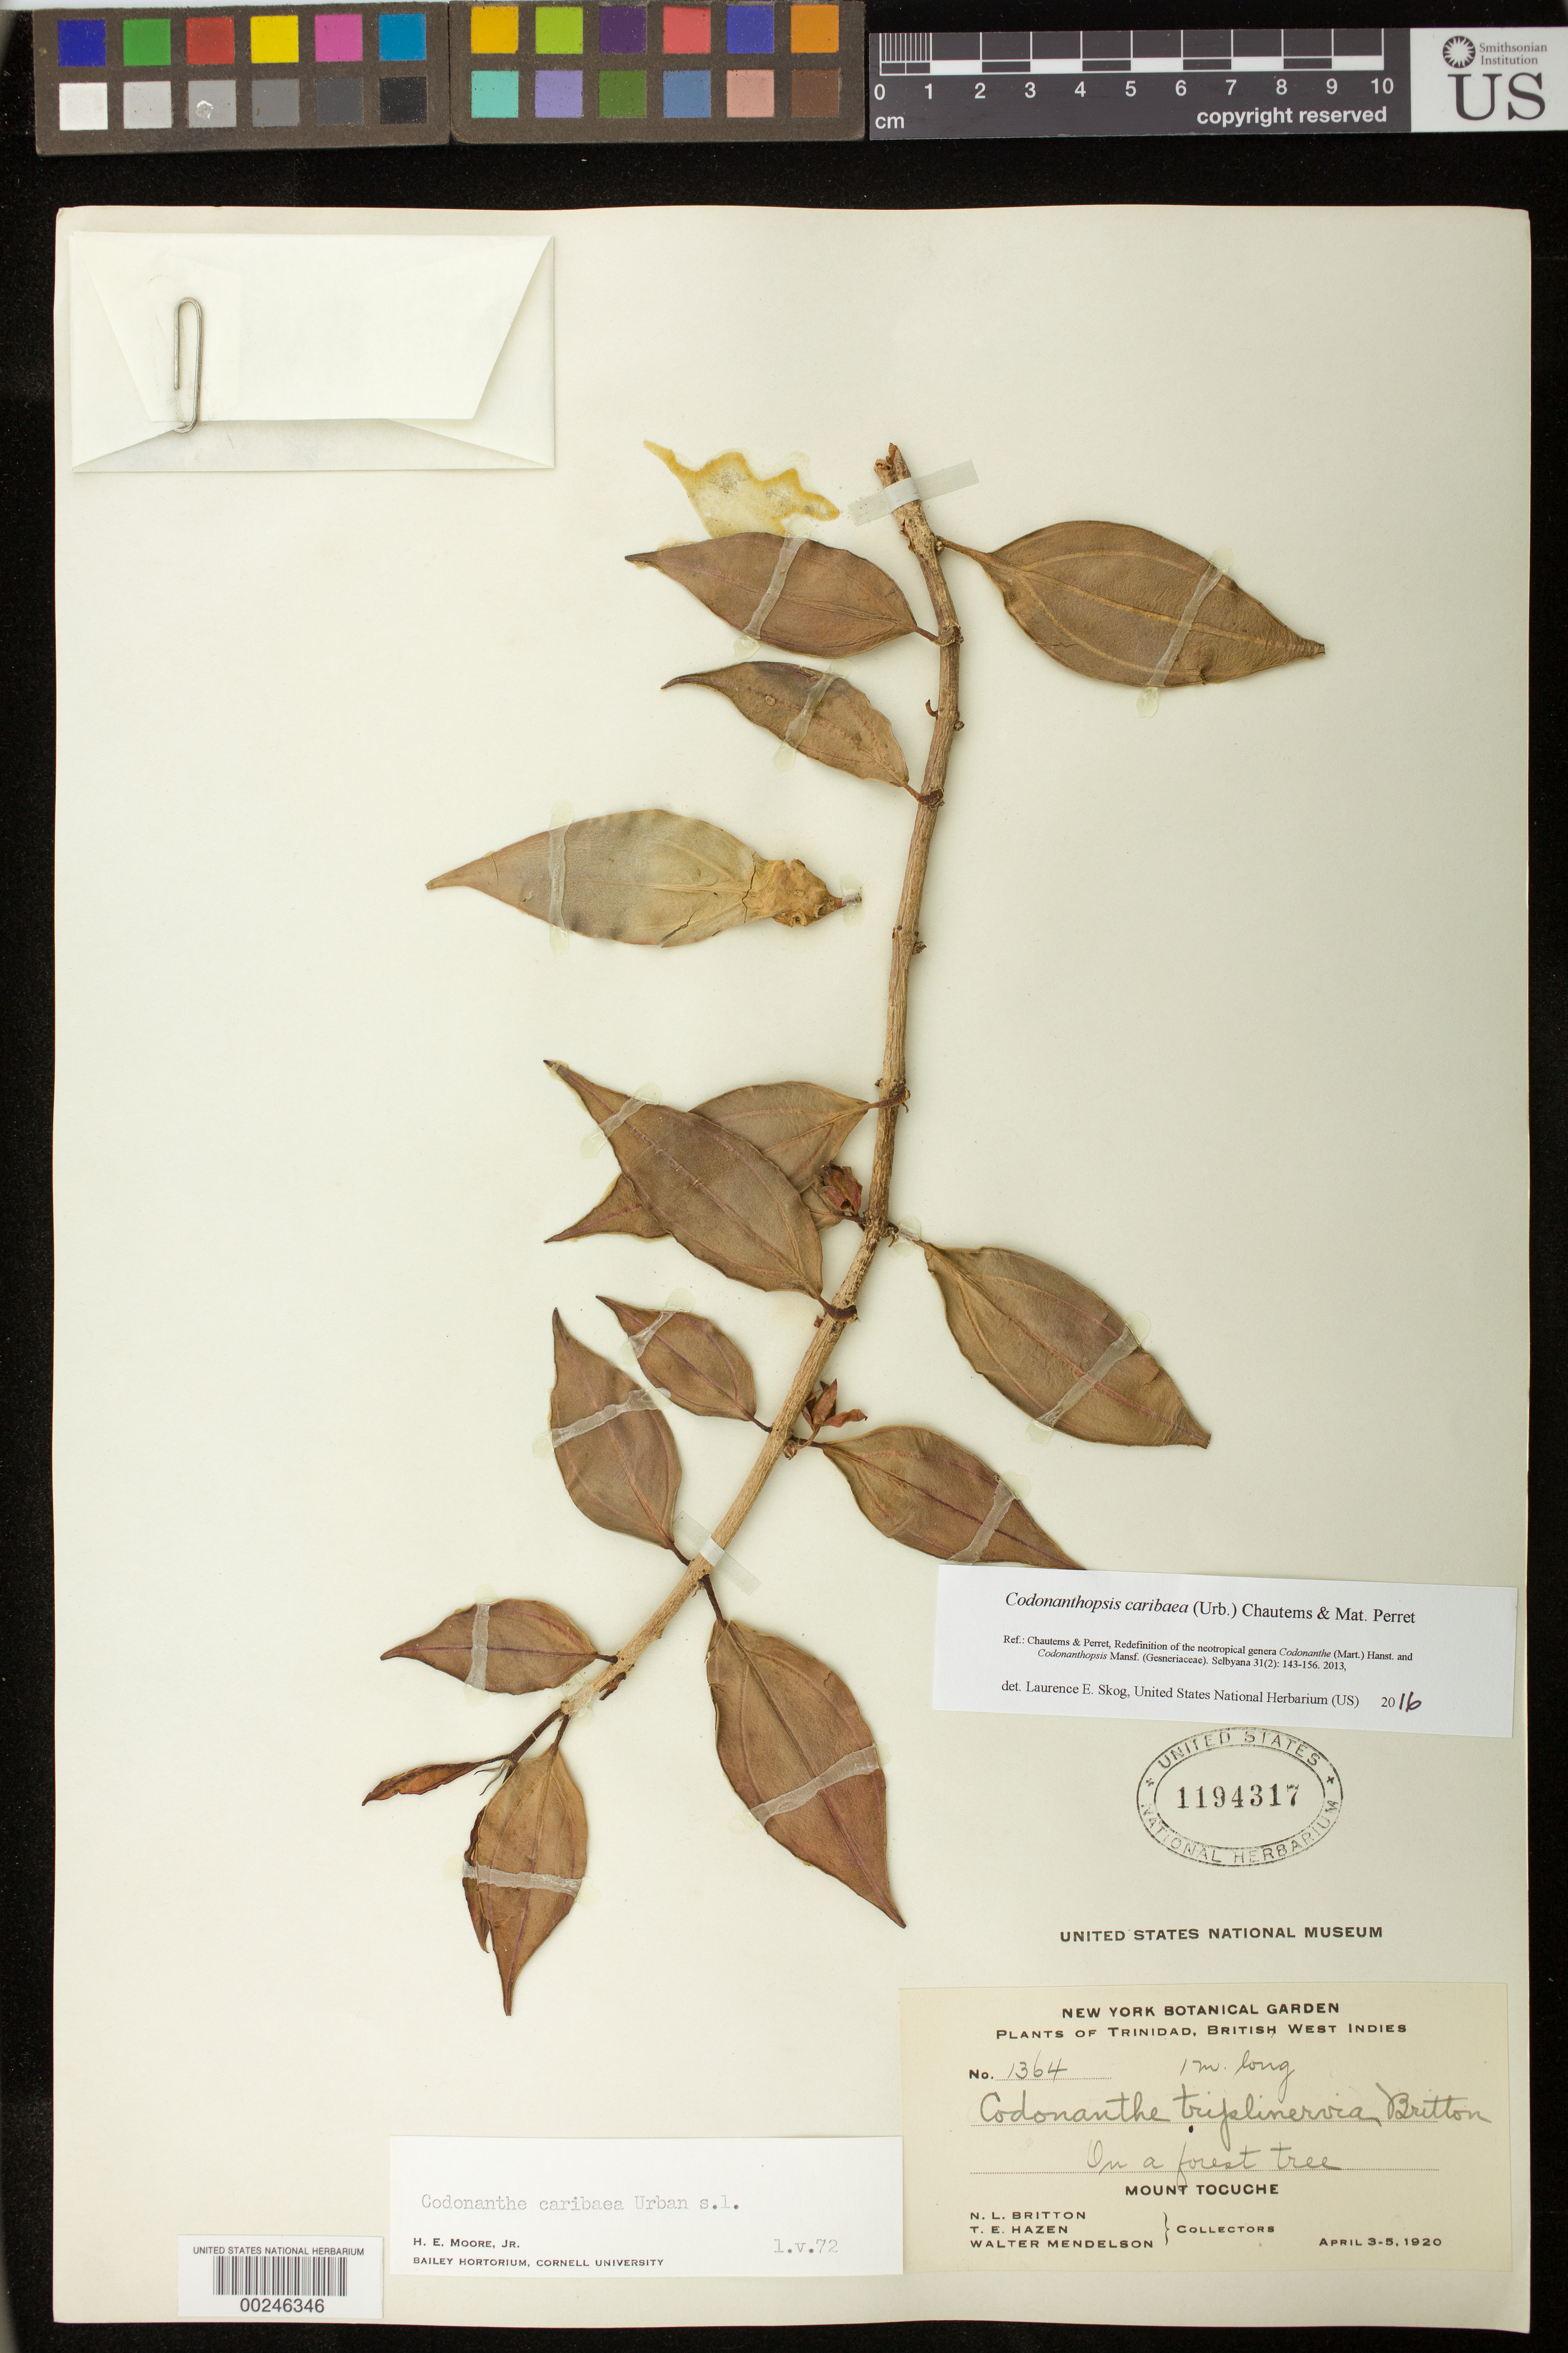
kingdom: Plantae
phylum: Tracheophyta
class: Magnoliopsida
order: Lamiales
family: Gesneriaceae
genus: Codonanthopsis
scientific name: Codonanthopsis caribaea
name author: (Urb.) Chautems & Mat.Perret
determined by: Skog, Laurence E.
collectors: N. Britton, T. E. Hazen & W. Mendelson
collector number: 1364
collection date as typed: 03-05 Apr 1920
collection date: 1920-04-03/1920-04-05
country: Trinidad and Tobago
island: Trinidad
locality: Mount Tocuche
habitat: Forest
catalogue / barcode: US 1194317